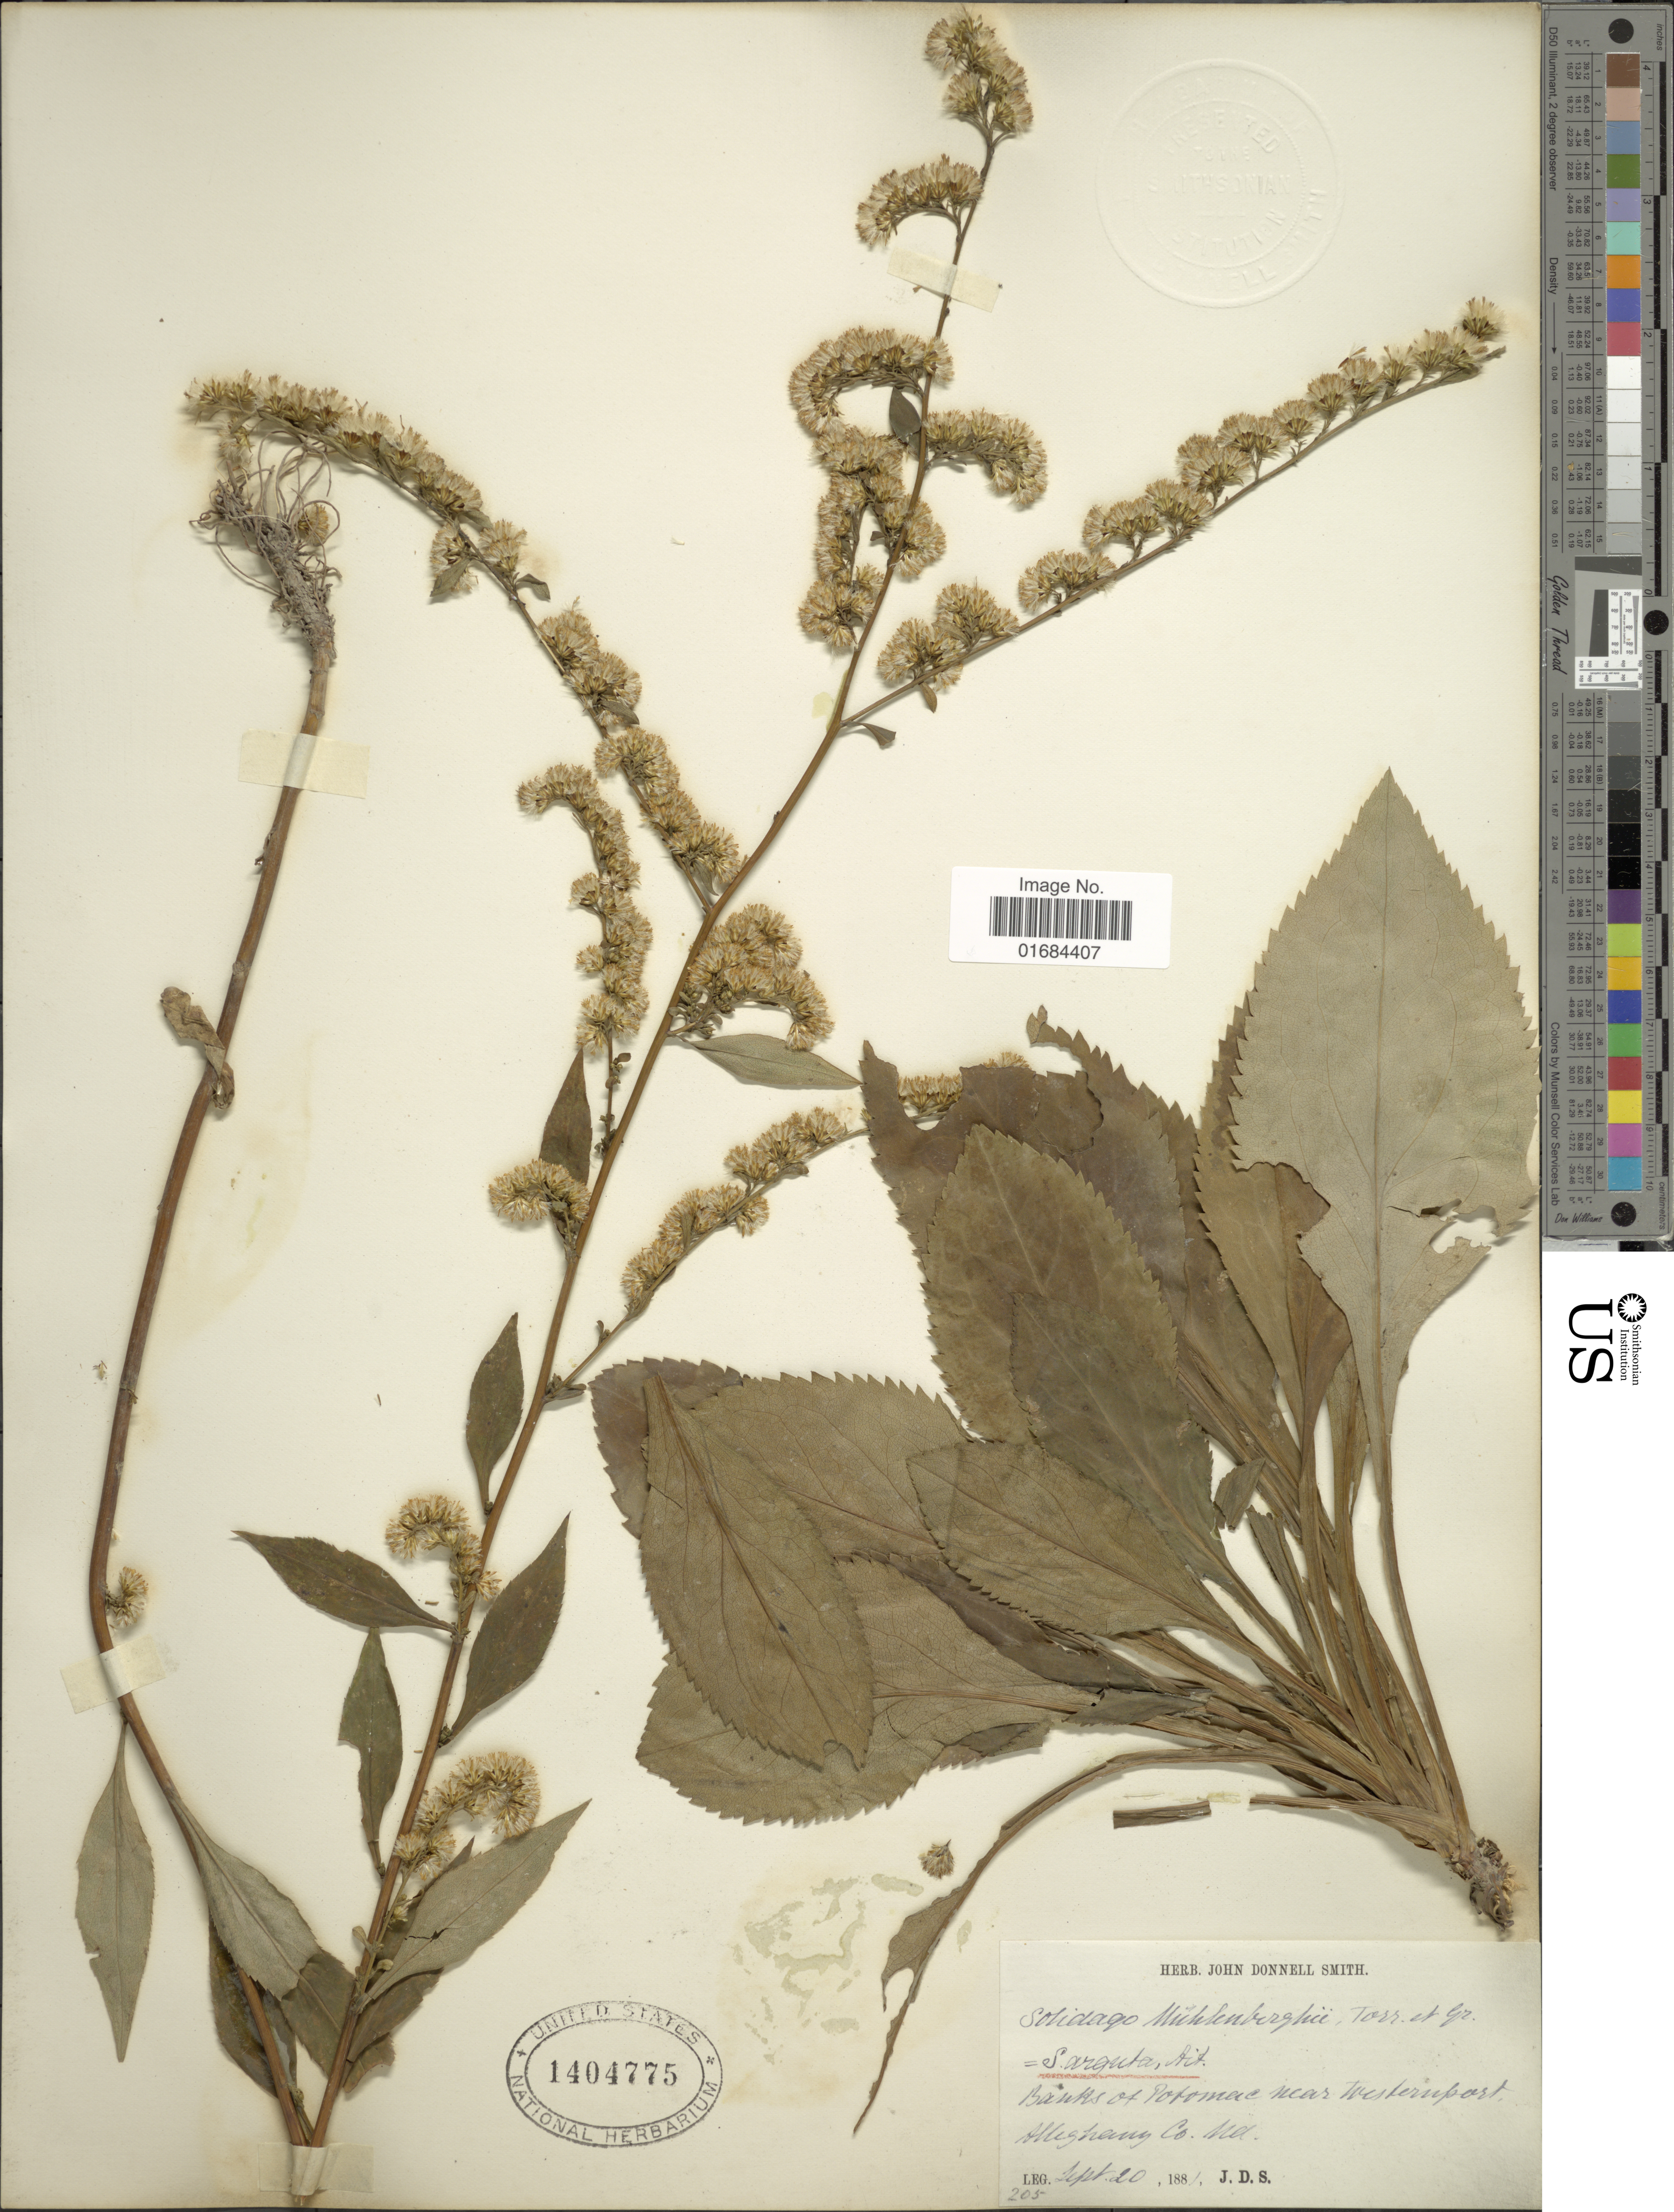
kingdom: Plantae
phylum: Tracheophyta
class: Magnoliopsida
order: Asterales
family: Asteraceae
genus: Solidago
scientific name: Solidago arguta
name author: Aiton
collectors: J. Donnell Smith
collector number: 205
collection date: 1881-09-20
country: United States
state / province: Maryland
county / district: Allegany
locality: Banks of Potomac near Westernport Alleghany Co.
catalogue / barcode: US 1404775